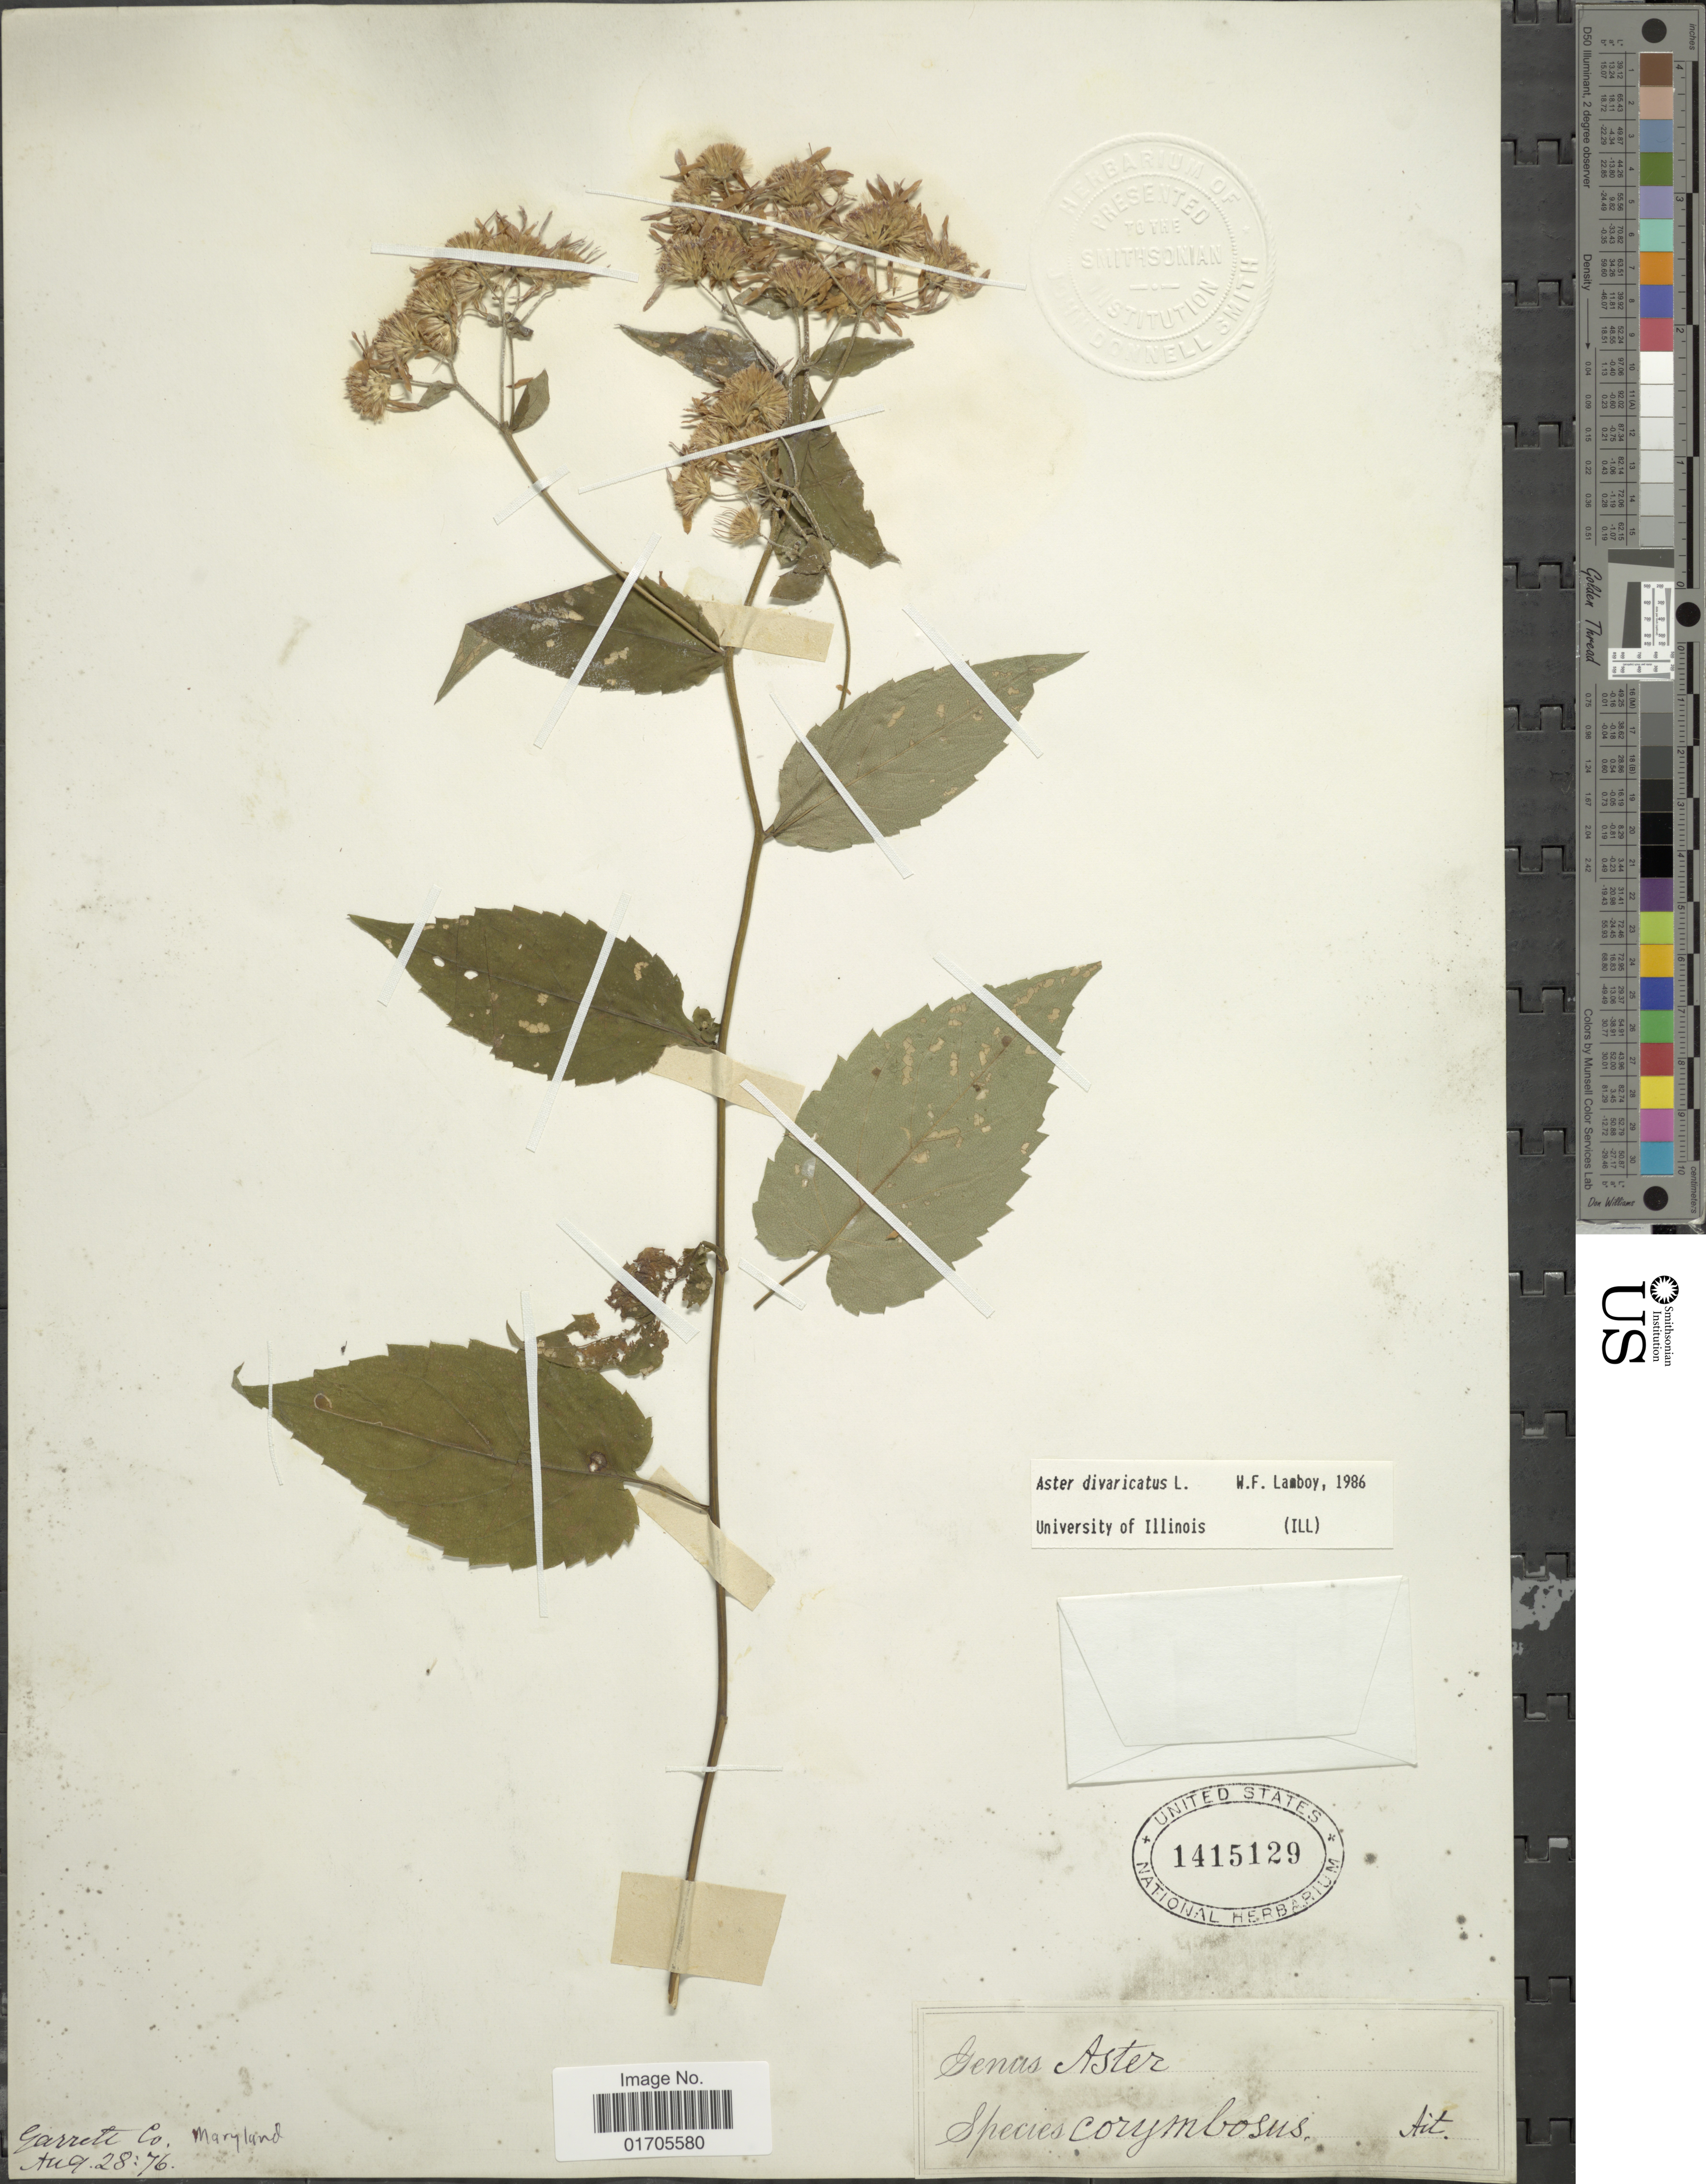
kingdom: Plantae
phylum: Tracheophyta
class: Magnoliopsida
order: Asterales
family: Asteraceae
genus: Eurybia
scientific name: Eurybia divaricata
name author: (L.) G.L. Nesom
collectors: J. Donnell Smith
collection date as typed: Transcribed d/m/y: 28/8/76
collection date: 1876-08-28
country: United States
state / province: Maryland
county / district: Garrett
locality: Garrett Co.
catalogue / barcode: US 1415129